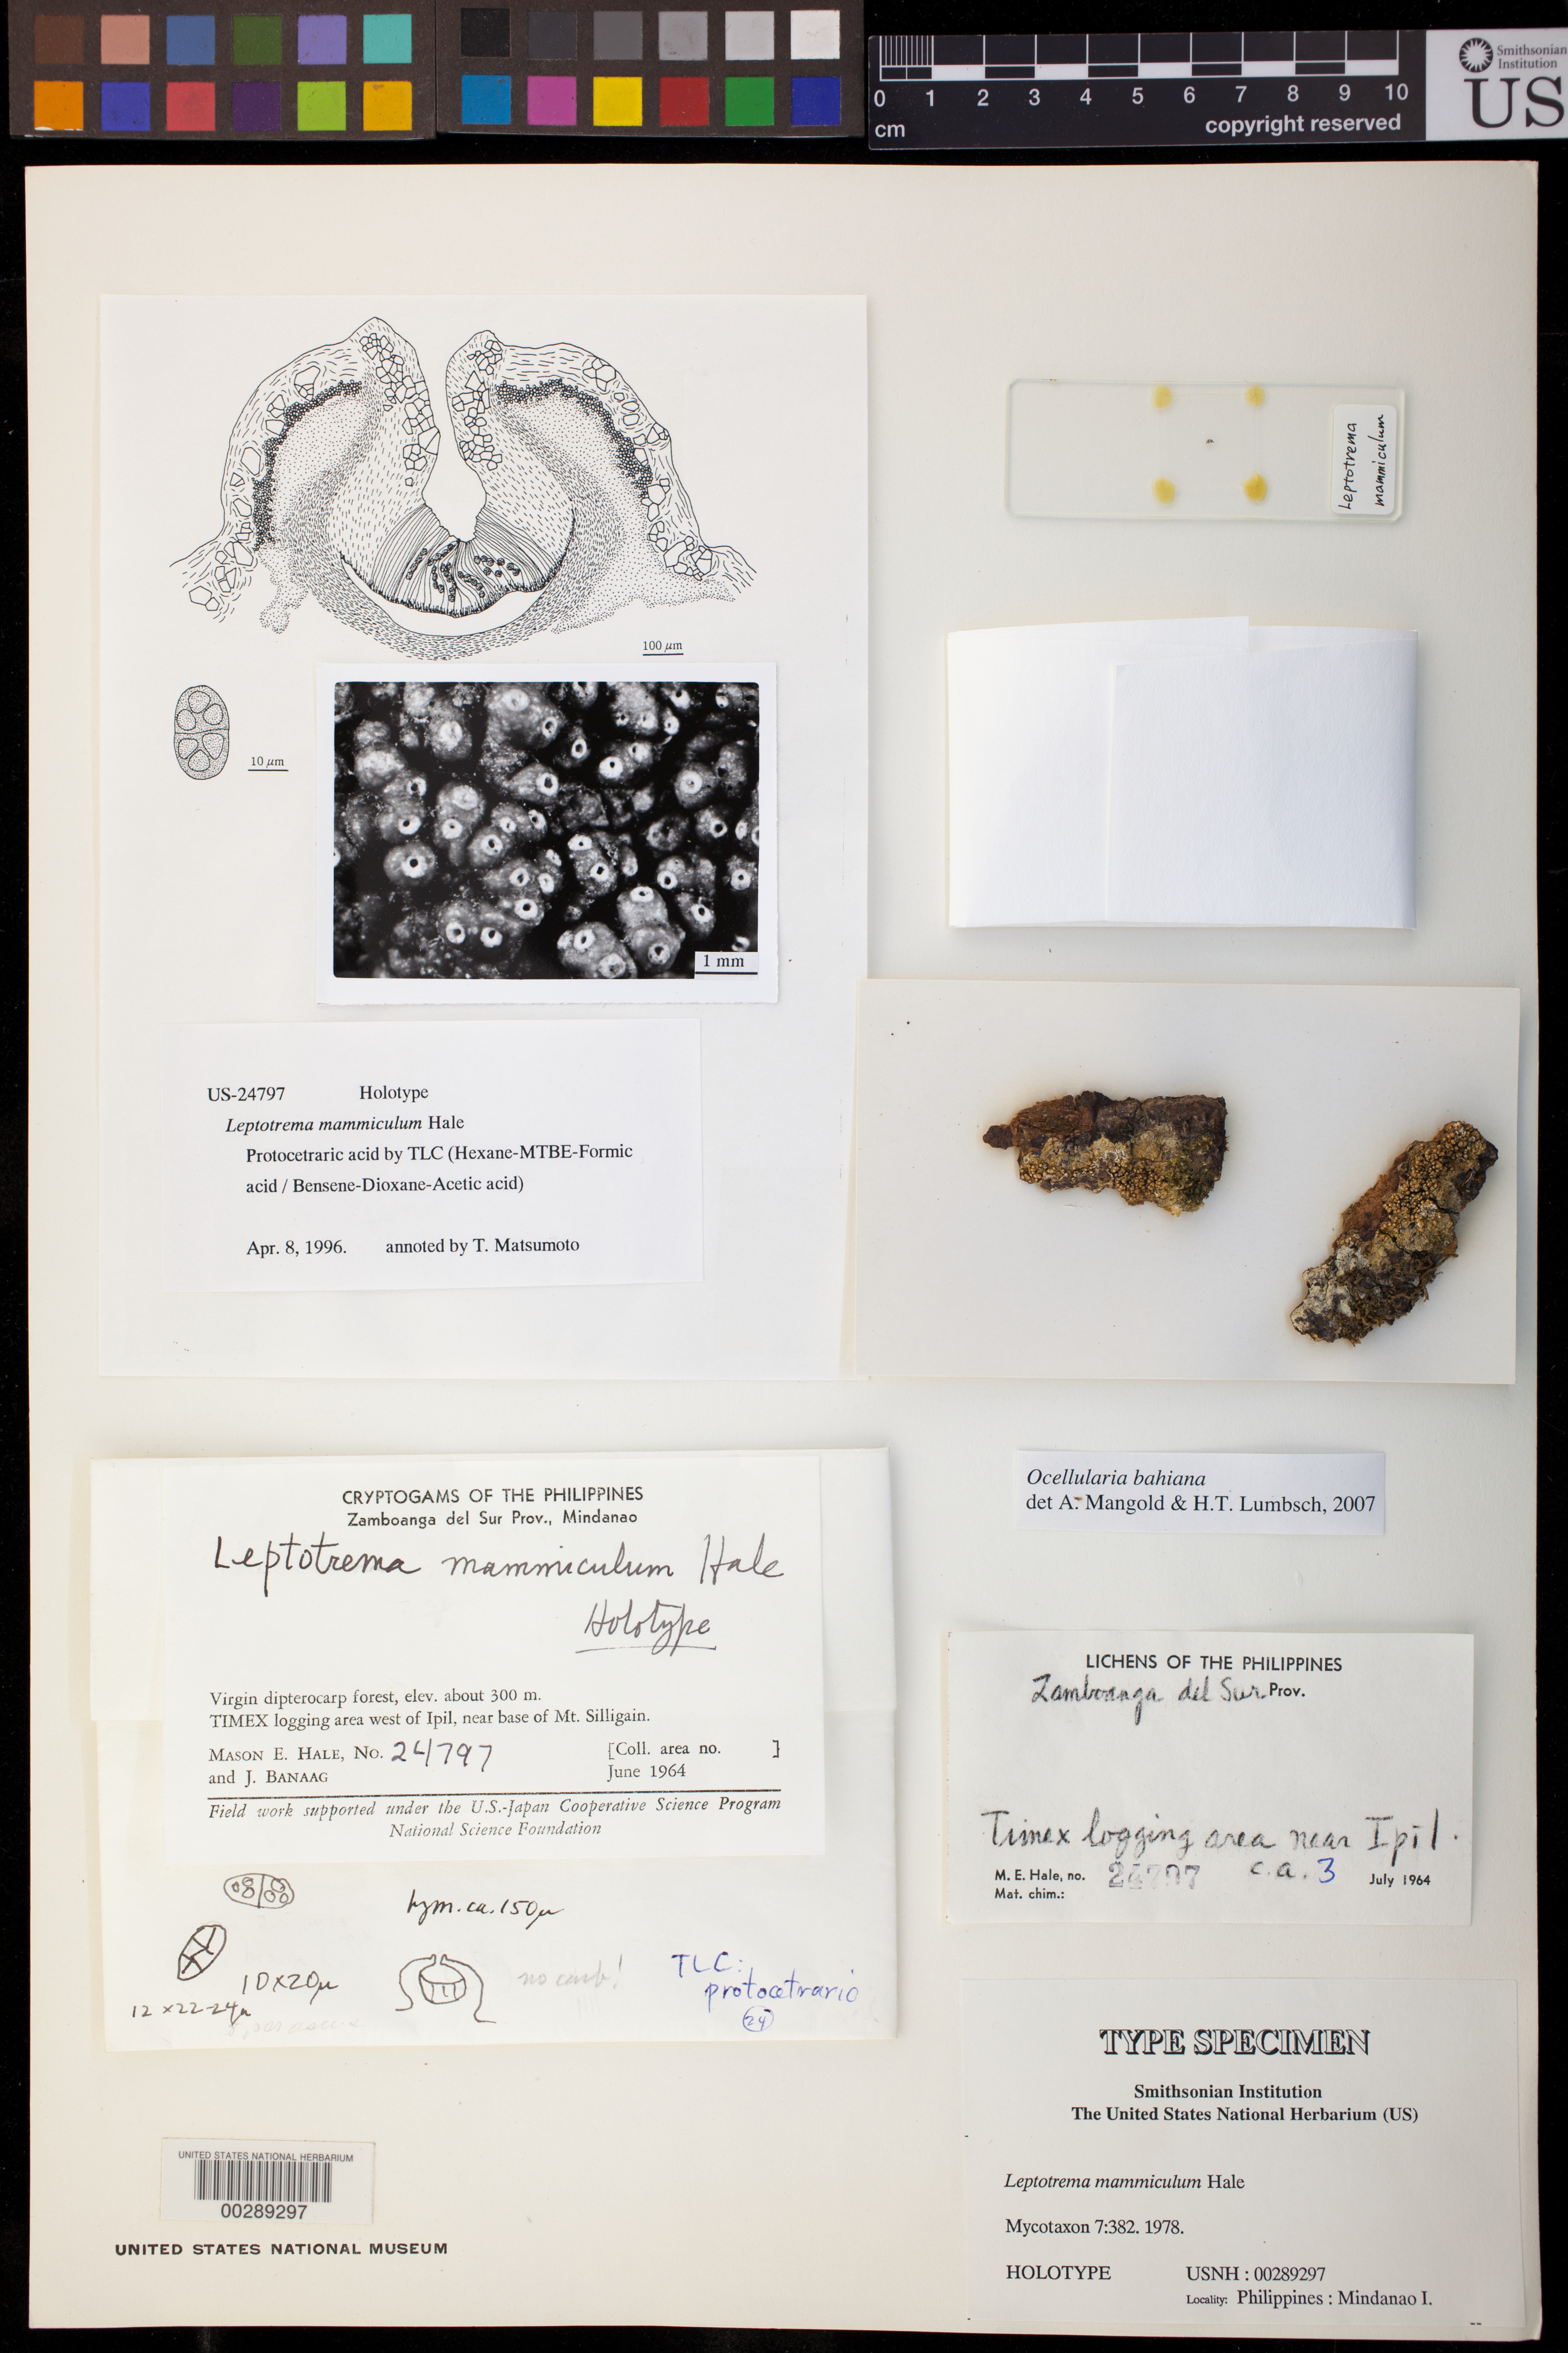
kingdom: Fungi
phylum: Ascomycota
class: Lecanoromycetes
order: Ostropales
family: Graphidaceae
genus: Leptotrema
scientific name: Leptotrema mammiculum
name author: Hale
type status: Holotype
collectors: M. Hale & J. Banaag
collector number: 24797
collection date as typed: Jun 1964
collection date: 1964-06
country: Philippines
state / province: Zamboanga Peninsula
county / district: Zamboanga del Sur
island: Mindanao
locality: Timex Logging Area W of Ipil, near base of Mount Silligain.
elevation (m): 300